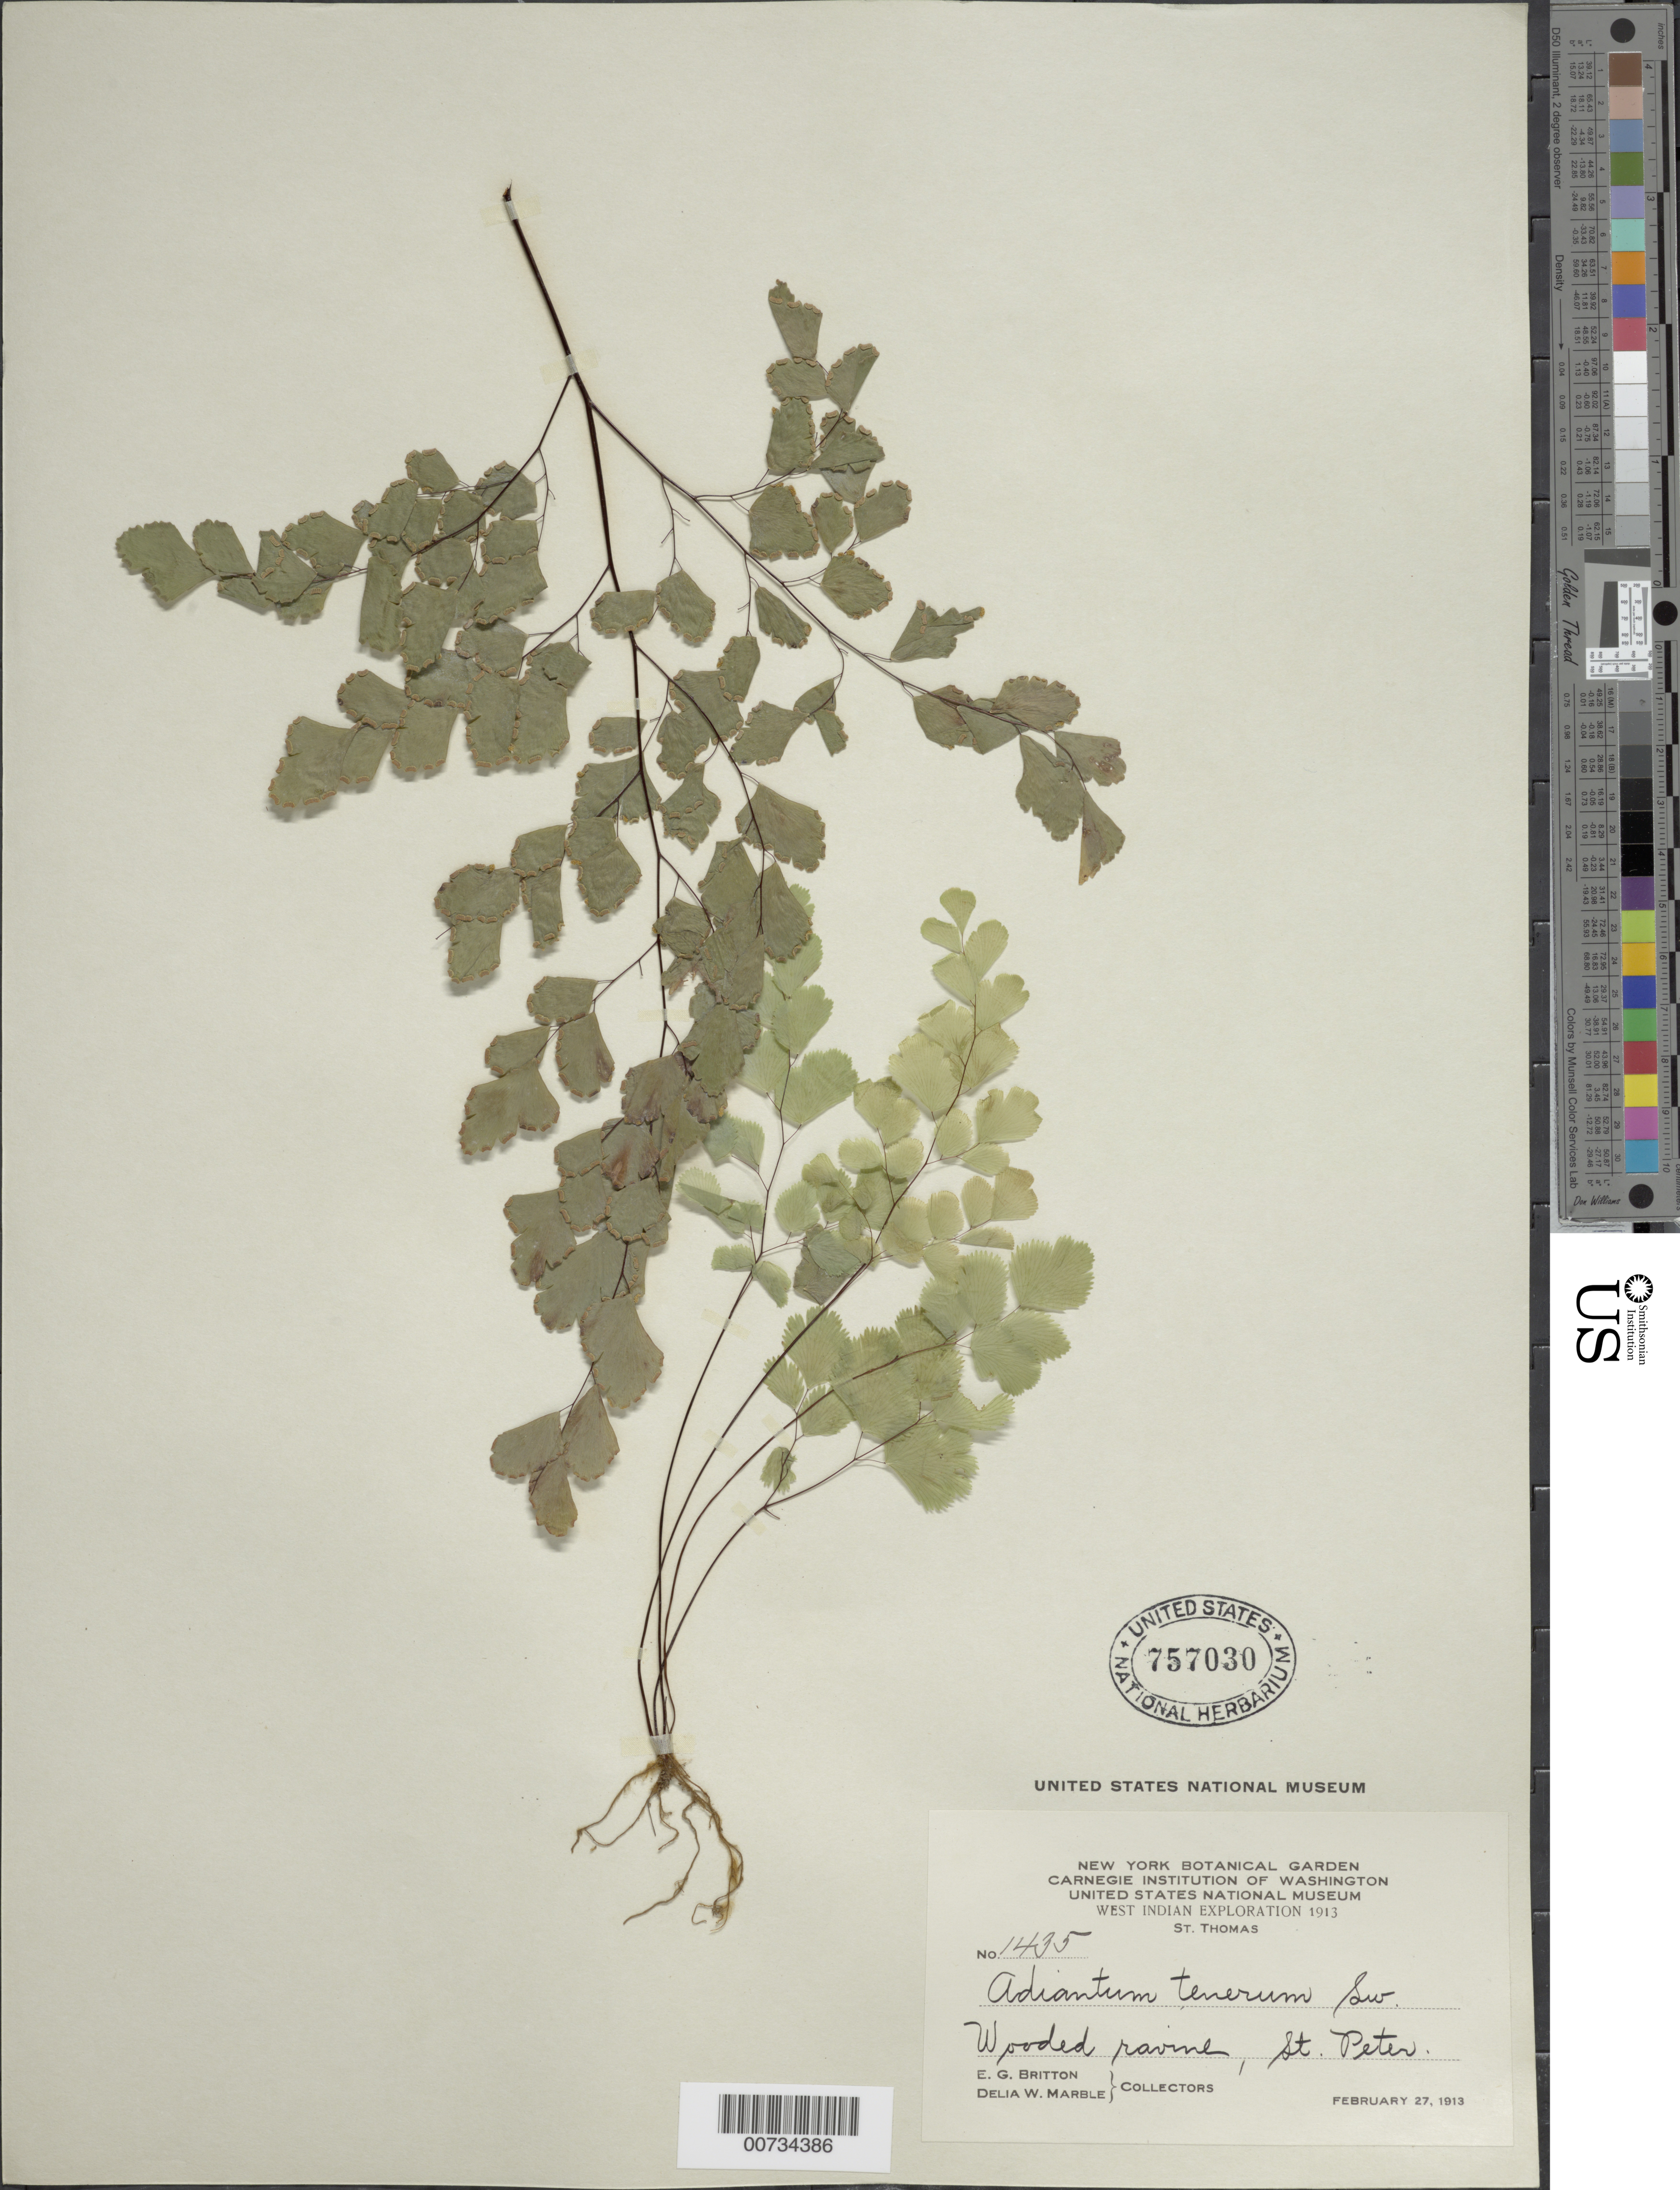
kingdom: Plantae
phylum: Tracheophyta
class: Polypodiopsida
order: Polypodiales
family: Pteridaceae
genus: Adiantum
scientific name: Adiantum tenerum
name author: Sw.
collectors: E. G. Britton & D. W. Marble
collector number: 1435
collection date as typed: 27 Feb 1913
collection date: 1913-02-27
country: U.S. Virgin Islands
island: St. Thomas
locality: St. Thomas, St. Peter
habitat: Wooded ravine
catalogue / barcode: US 757030